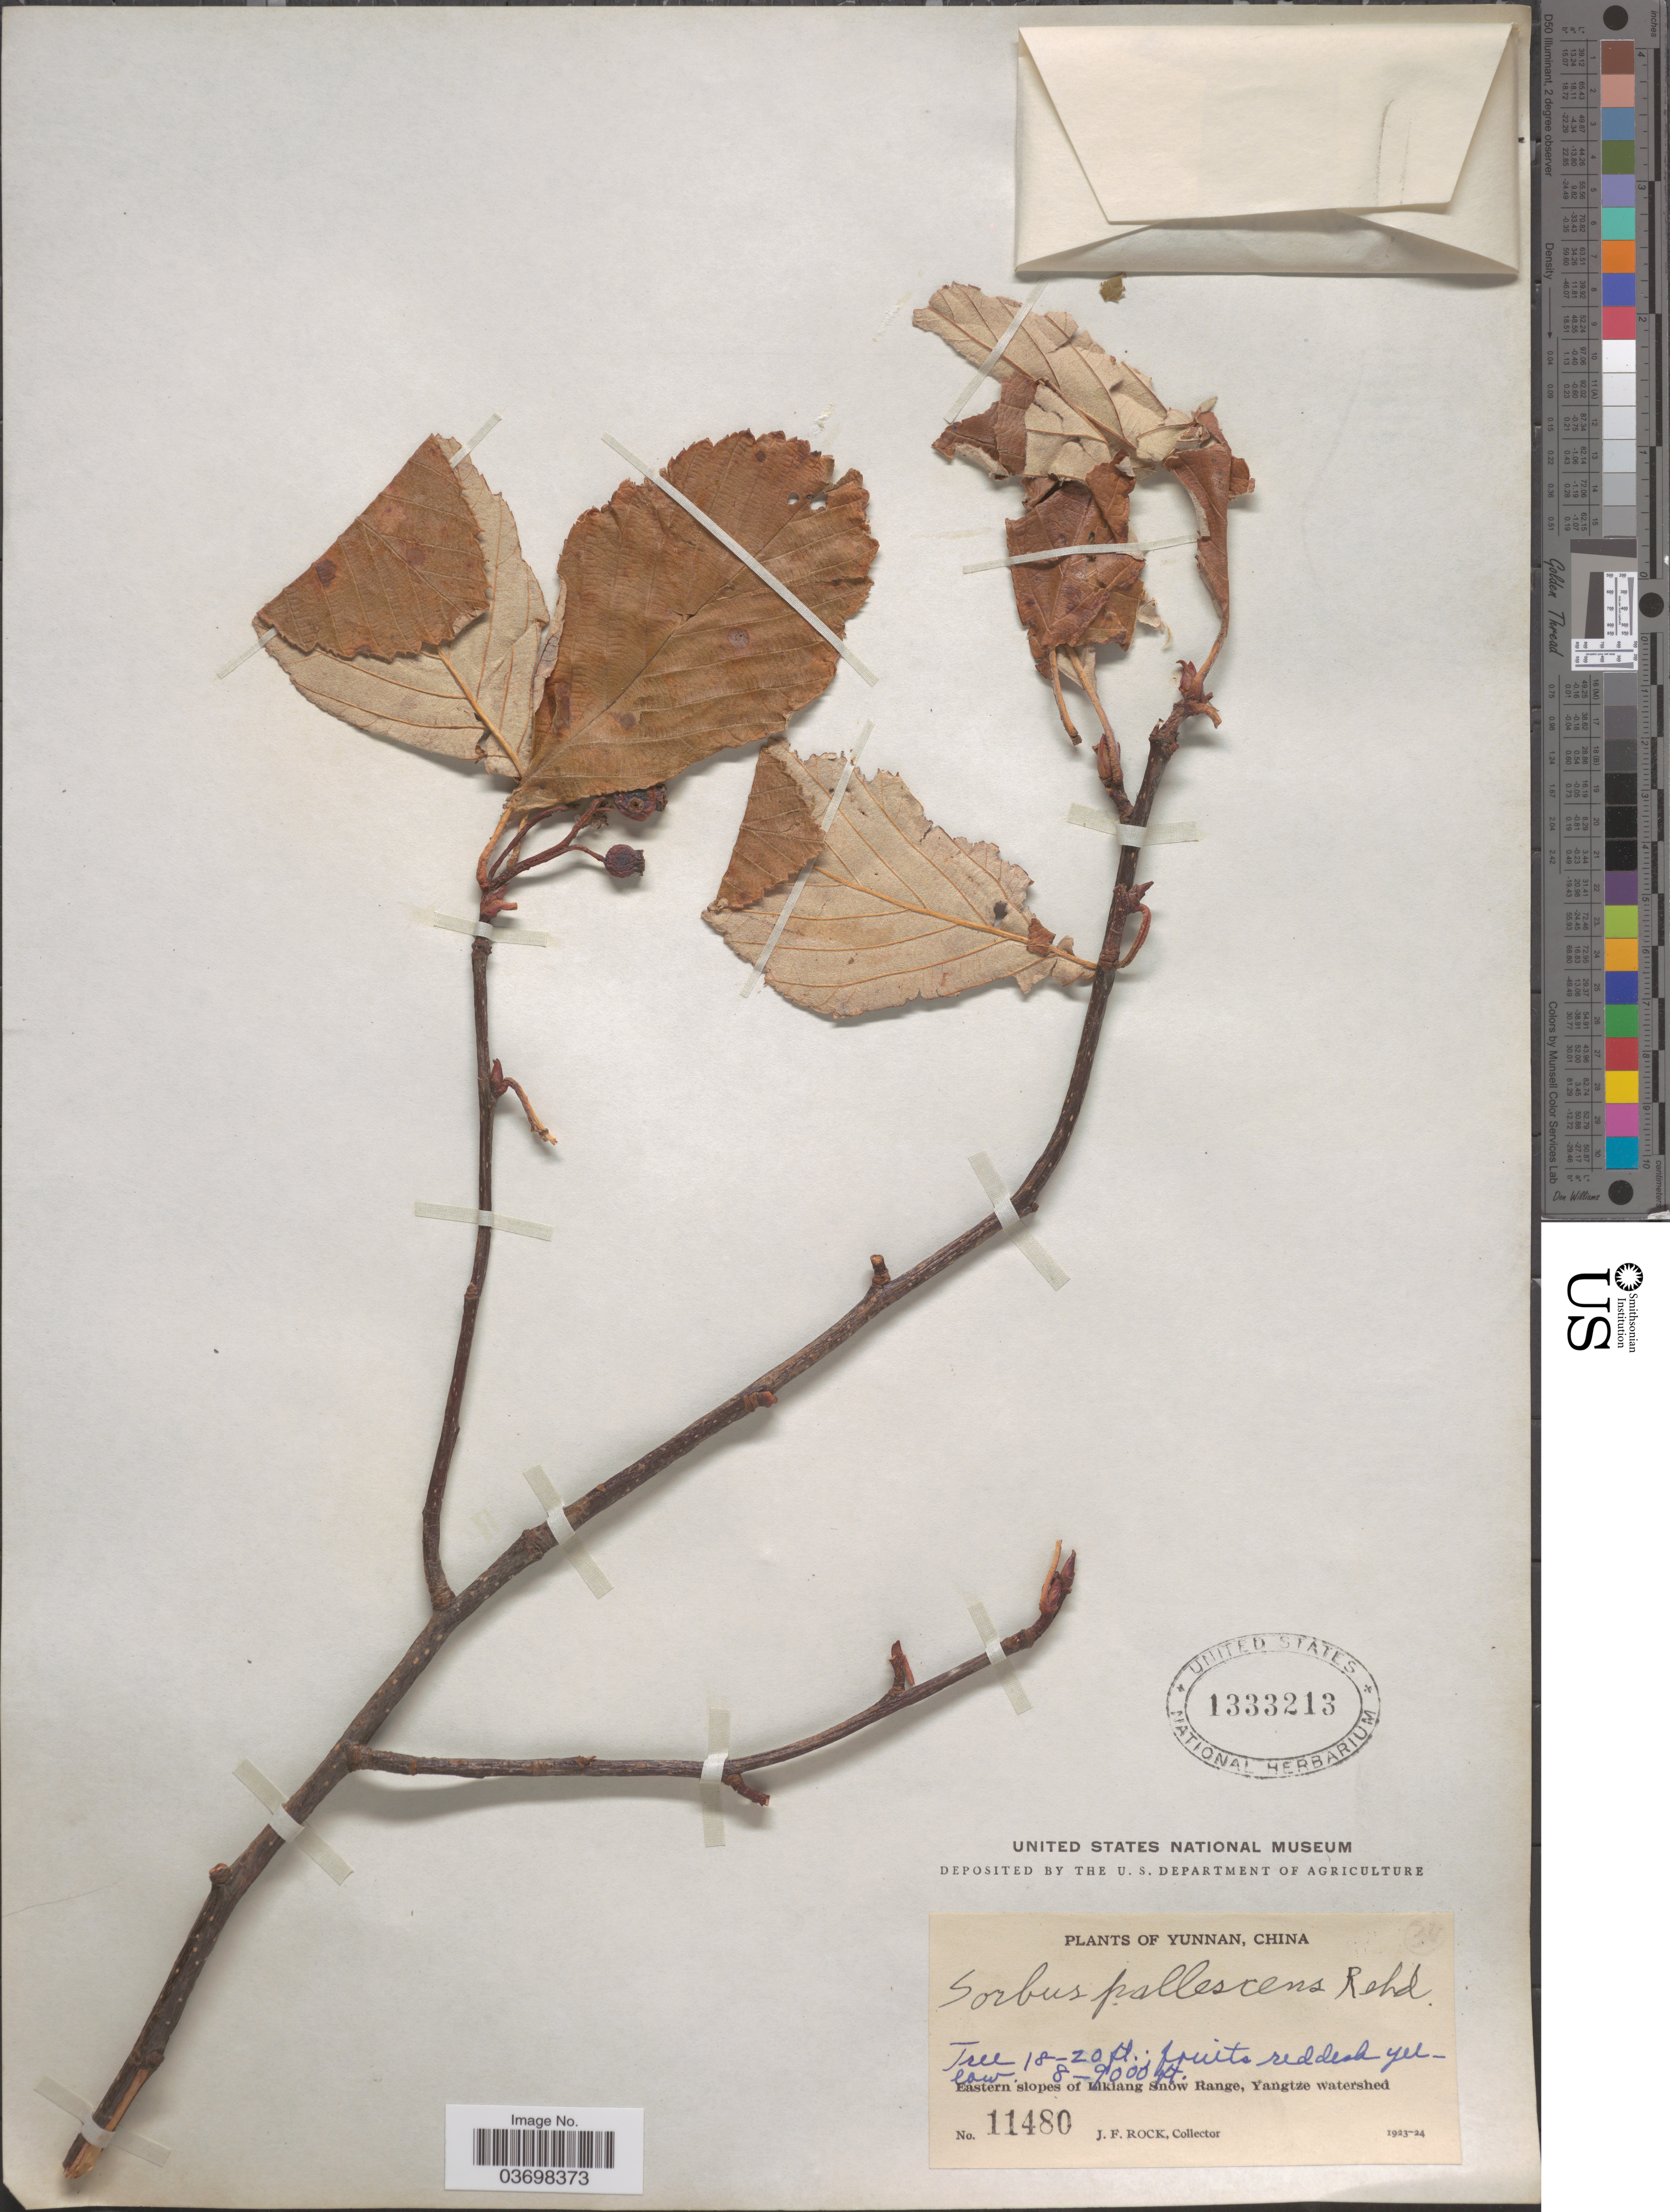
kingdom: Plantae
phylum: Tracheophyta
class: Magnoliopsida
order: Rosales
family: Rosaceae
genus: Sorbus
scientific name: Sorbus pallescens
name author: Rehder in Sarg.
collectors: J. Rock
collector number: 11480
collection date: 1923/1924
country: China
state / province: Yunnan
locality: Eastern slopes of Likiang Snow Range, Yangtze watershed.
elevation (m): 2438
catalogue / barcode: US 1333213